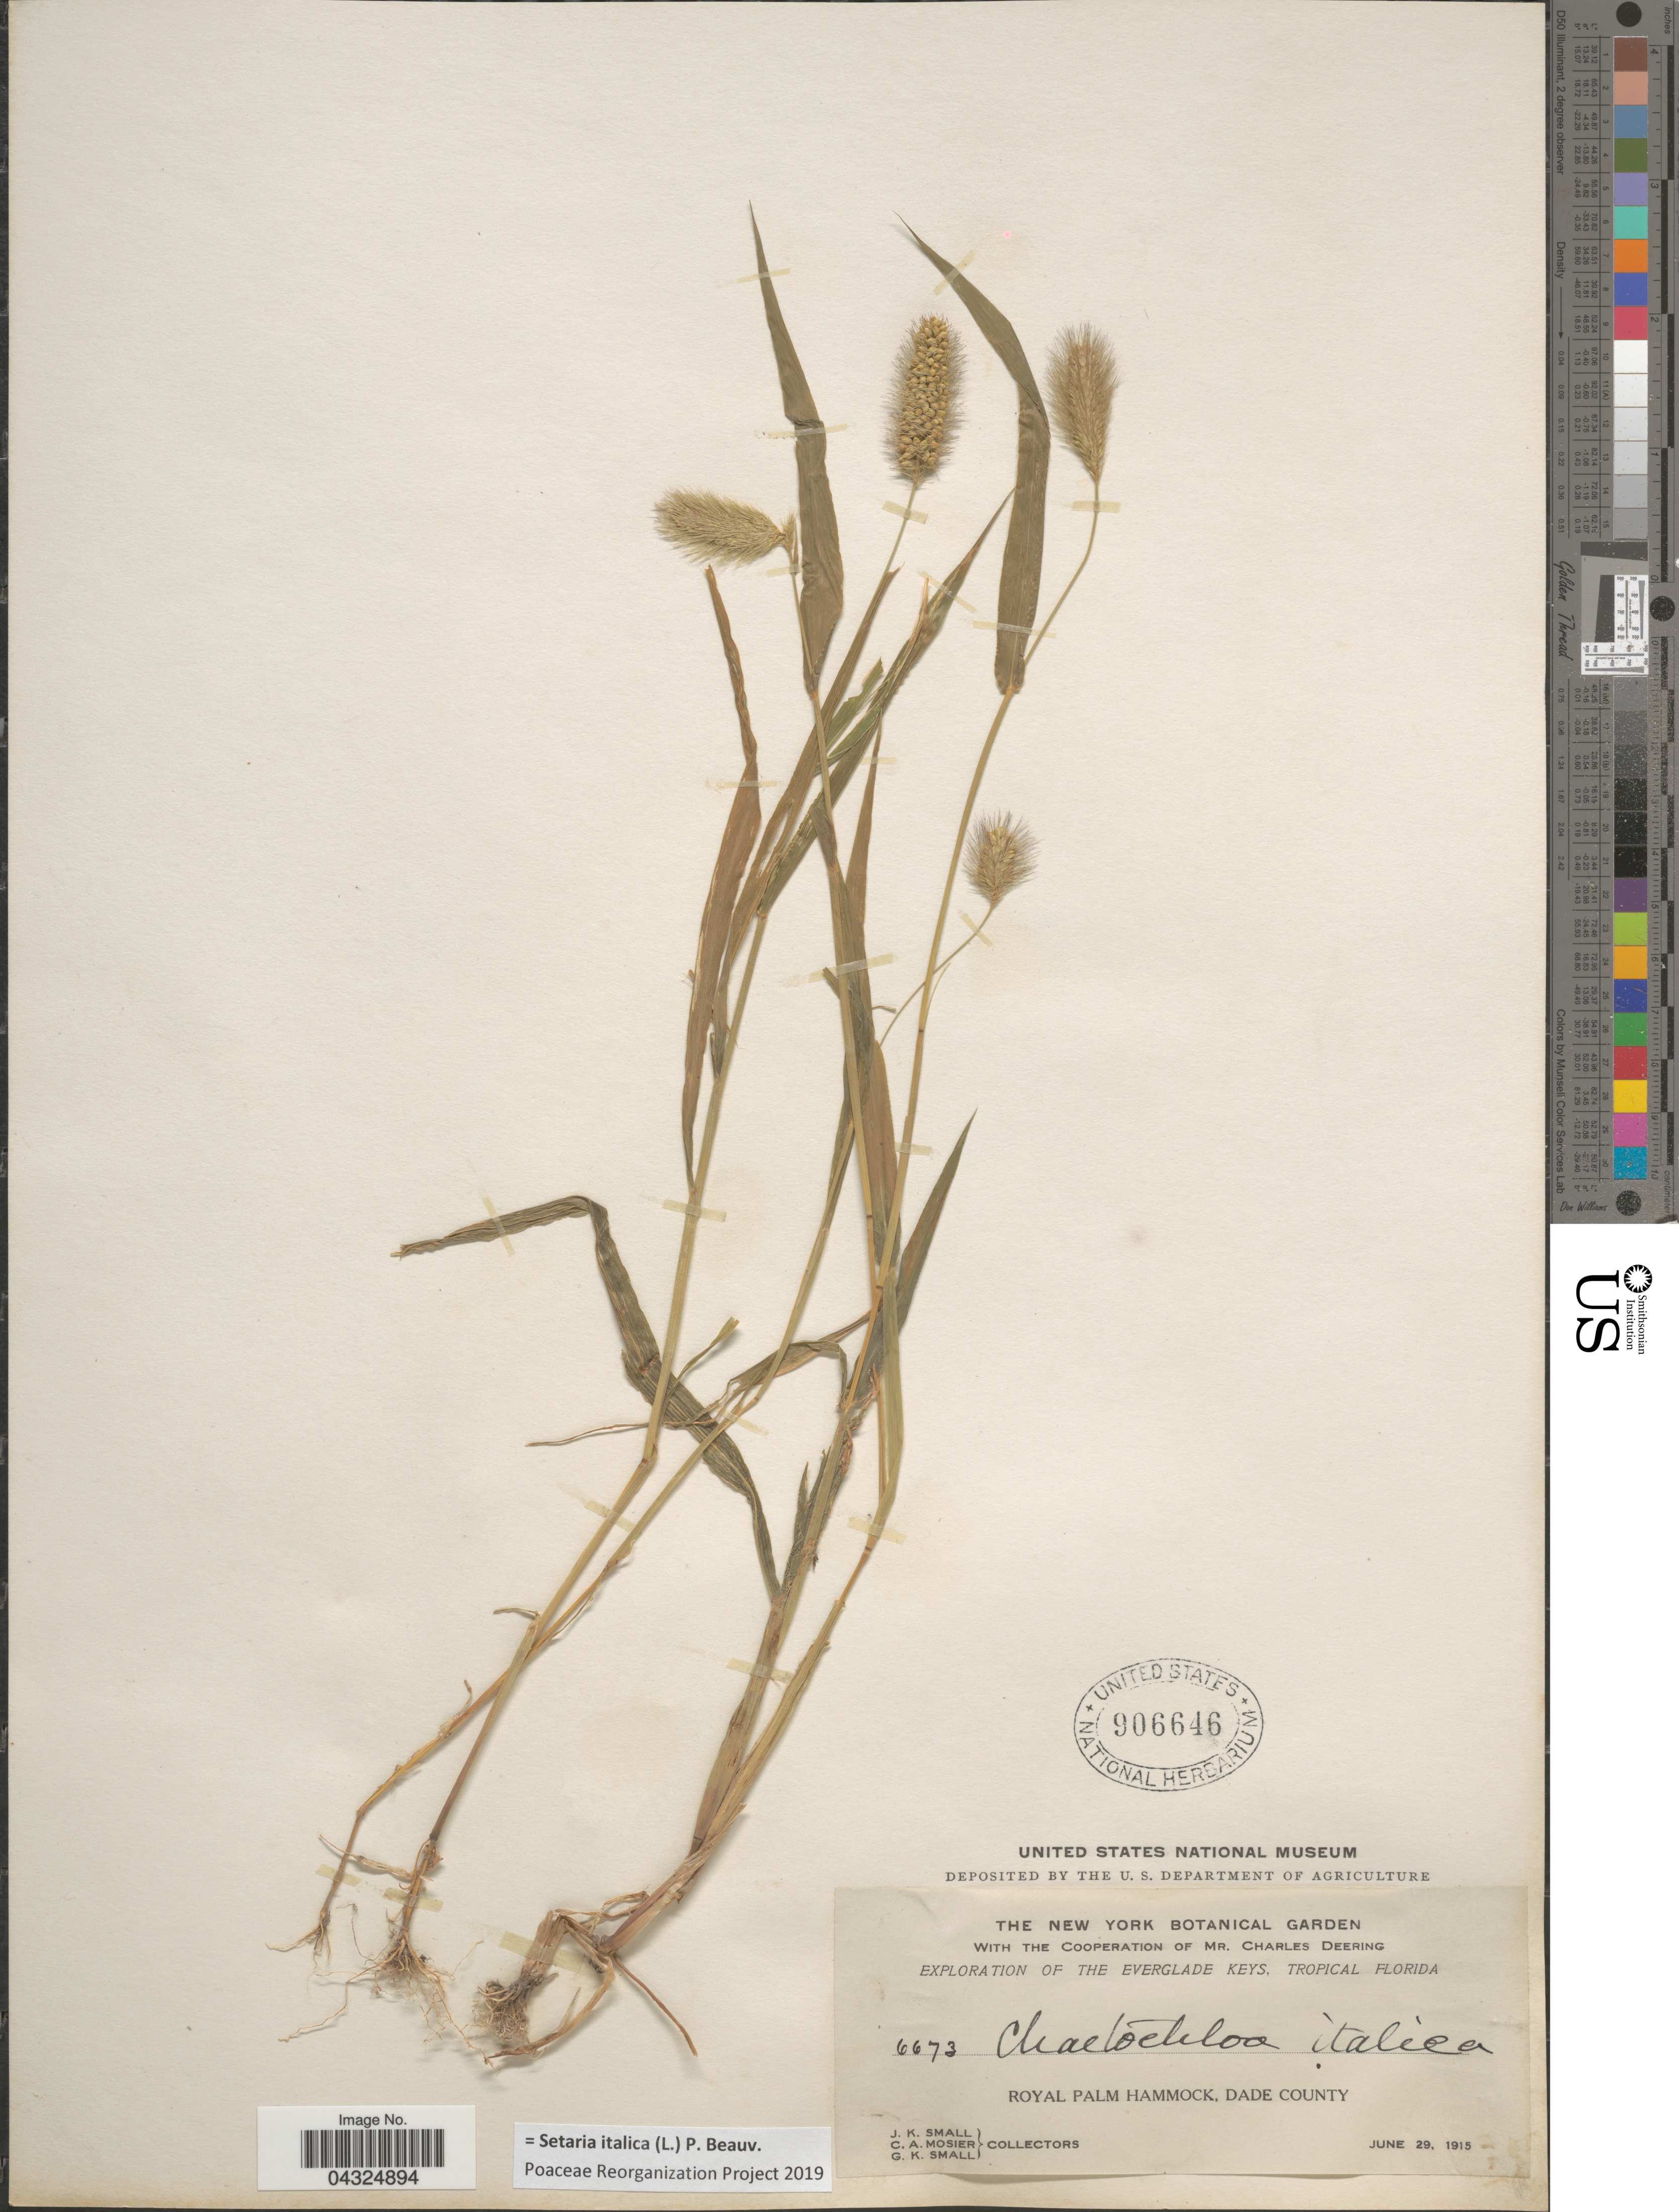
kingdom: Plantae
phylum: Tracheophyta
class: Liliopsida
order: Poales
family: Poaceae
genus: Setaria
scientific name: Setaria italica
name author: (L.) P. Beauv.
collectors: J. K. Small, C. A. Mosier & G. K. Small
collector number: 6673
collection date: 1915-06-29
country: United States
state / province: Florida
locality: Exploration of the Everglade Keys, Tropical Florida. Royal Palm Hammock, Dade County.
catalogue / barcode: US 906646